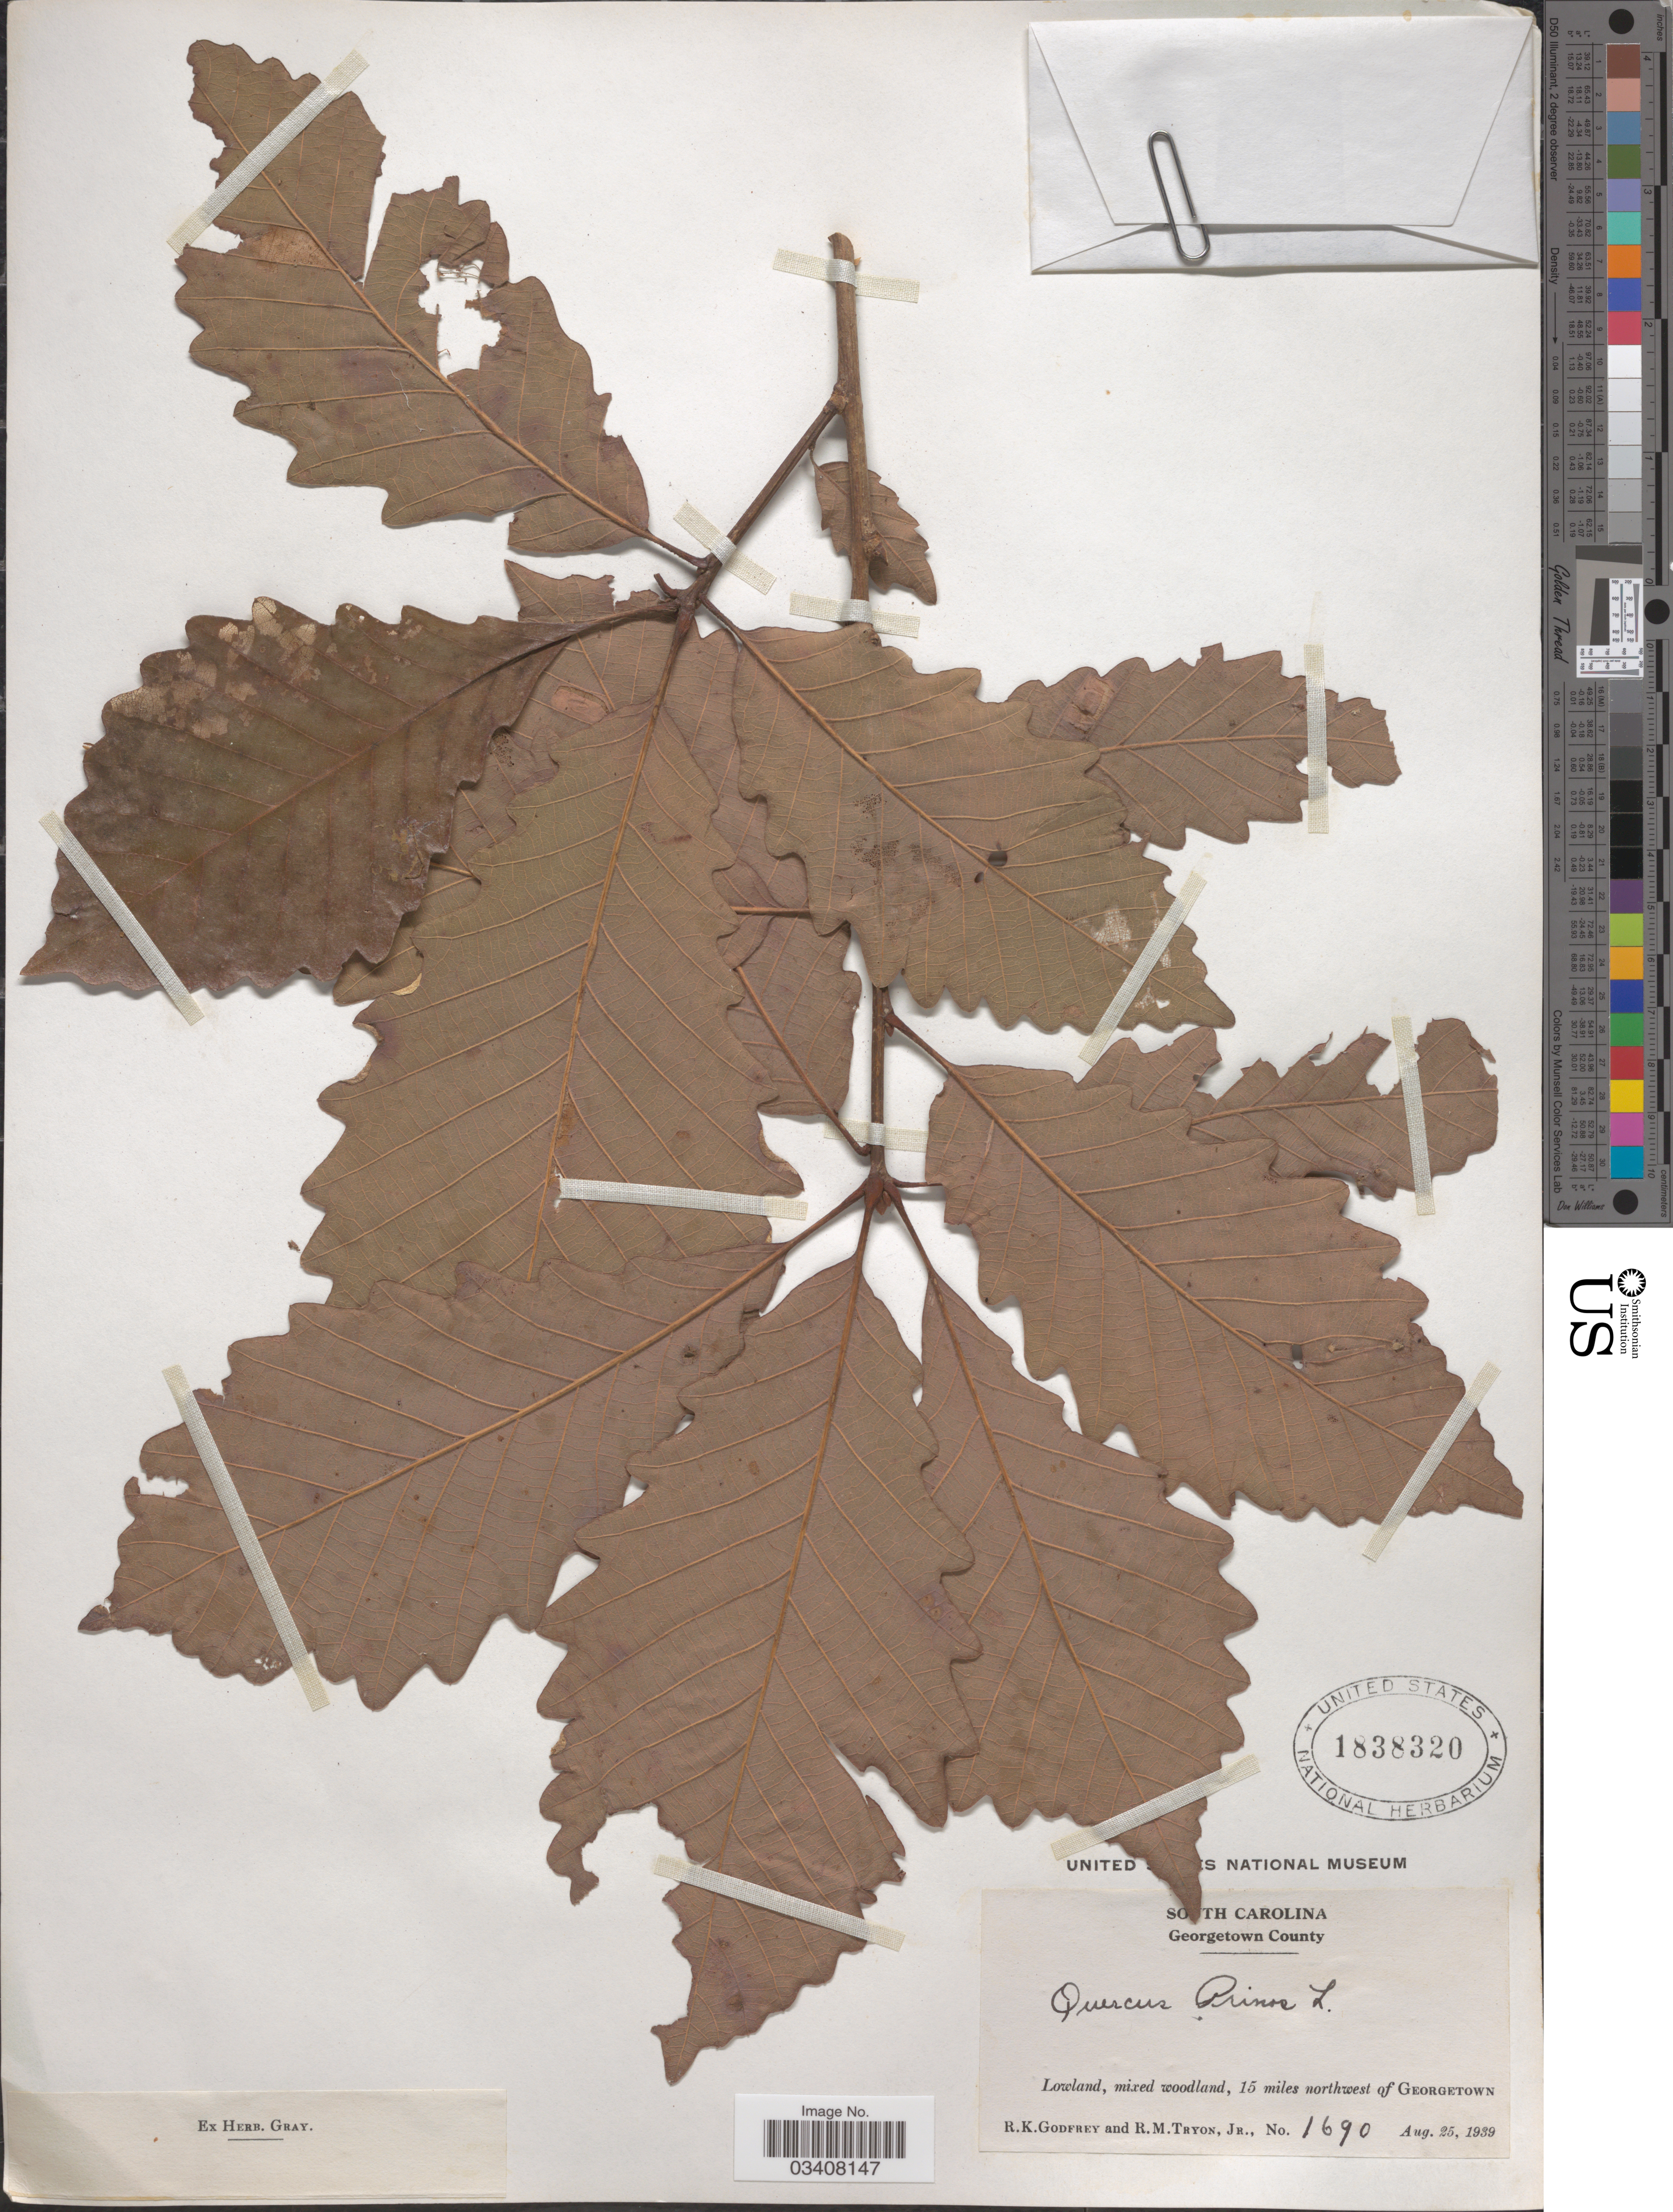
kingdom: Plantae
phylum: Tracheophyta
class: Magnoliopsida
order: Fagales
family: Fagaceae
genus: Quercus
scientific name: Quercus prinus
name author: L.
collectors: R. K. Godfrey & R. Tryon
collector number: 1690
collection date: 1939-08-25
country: United States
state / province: South Carolina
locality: Georgetown County. 15 miles northwest of Goergetown.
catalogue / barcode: US 1838320